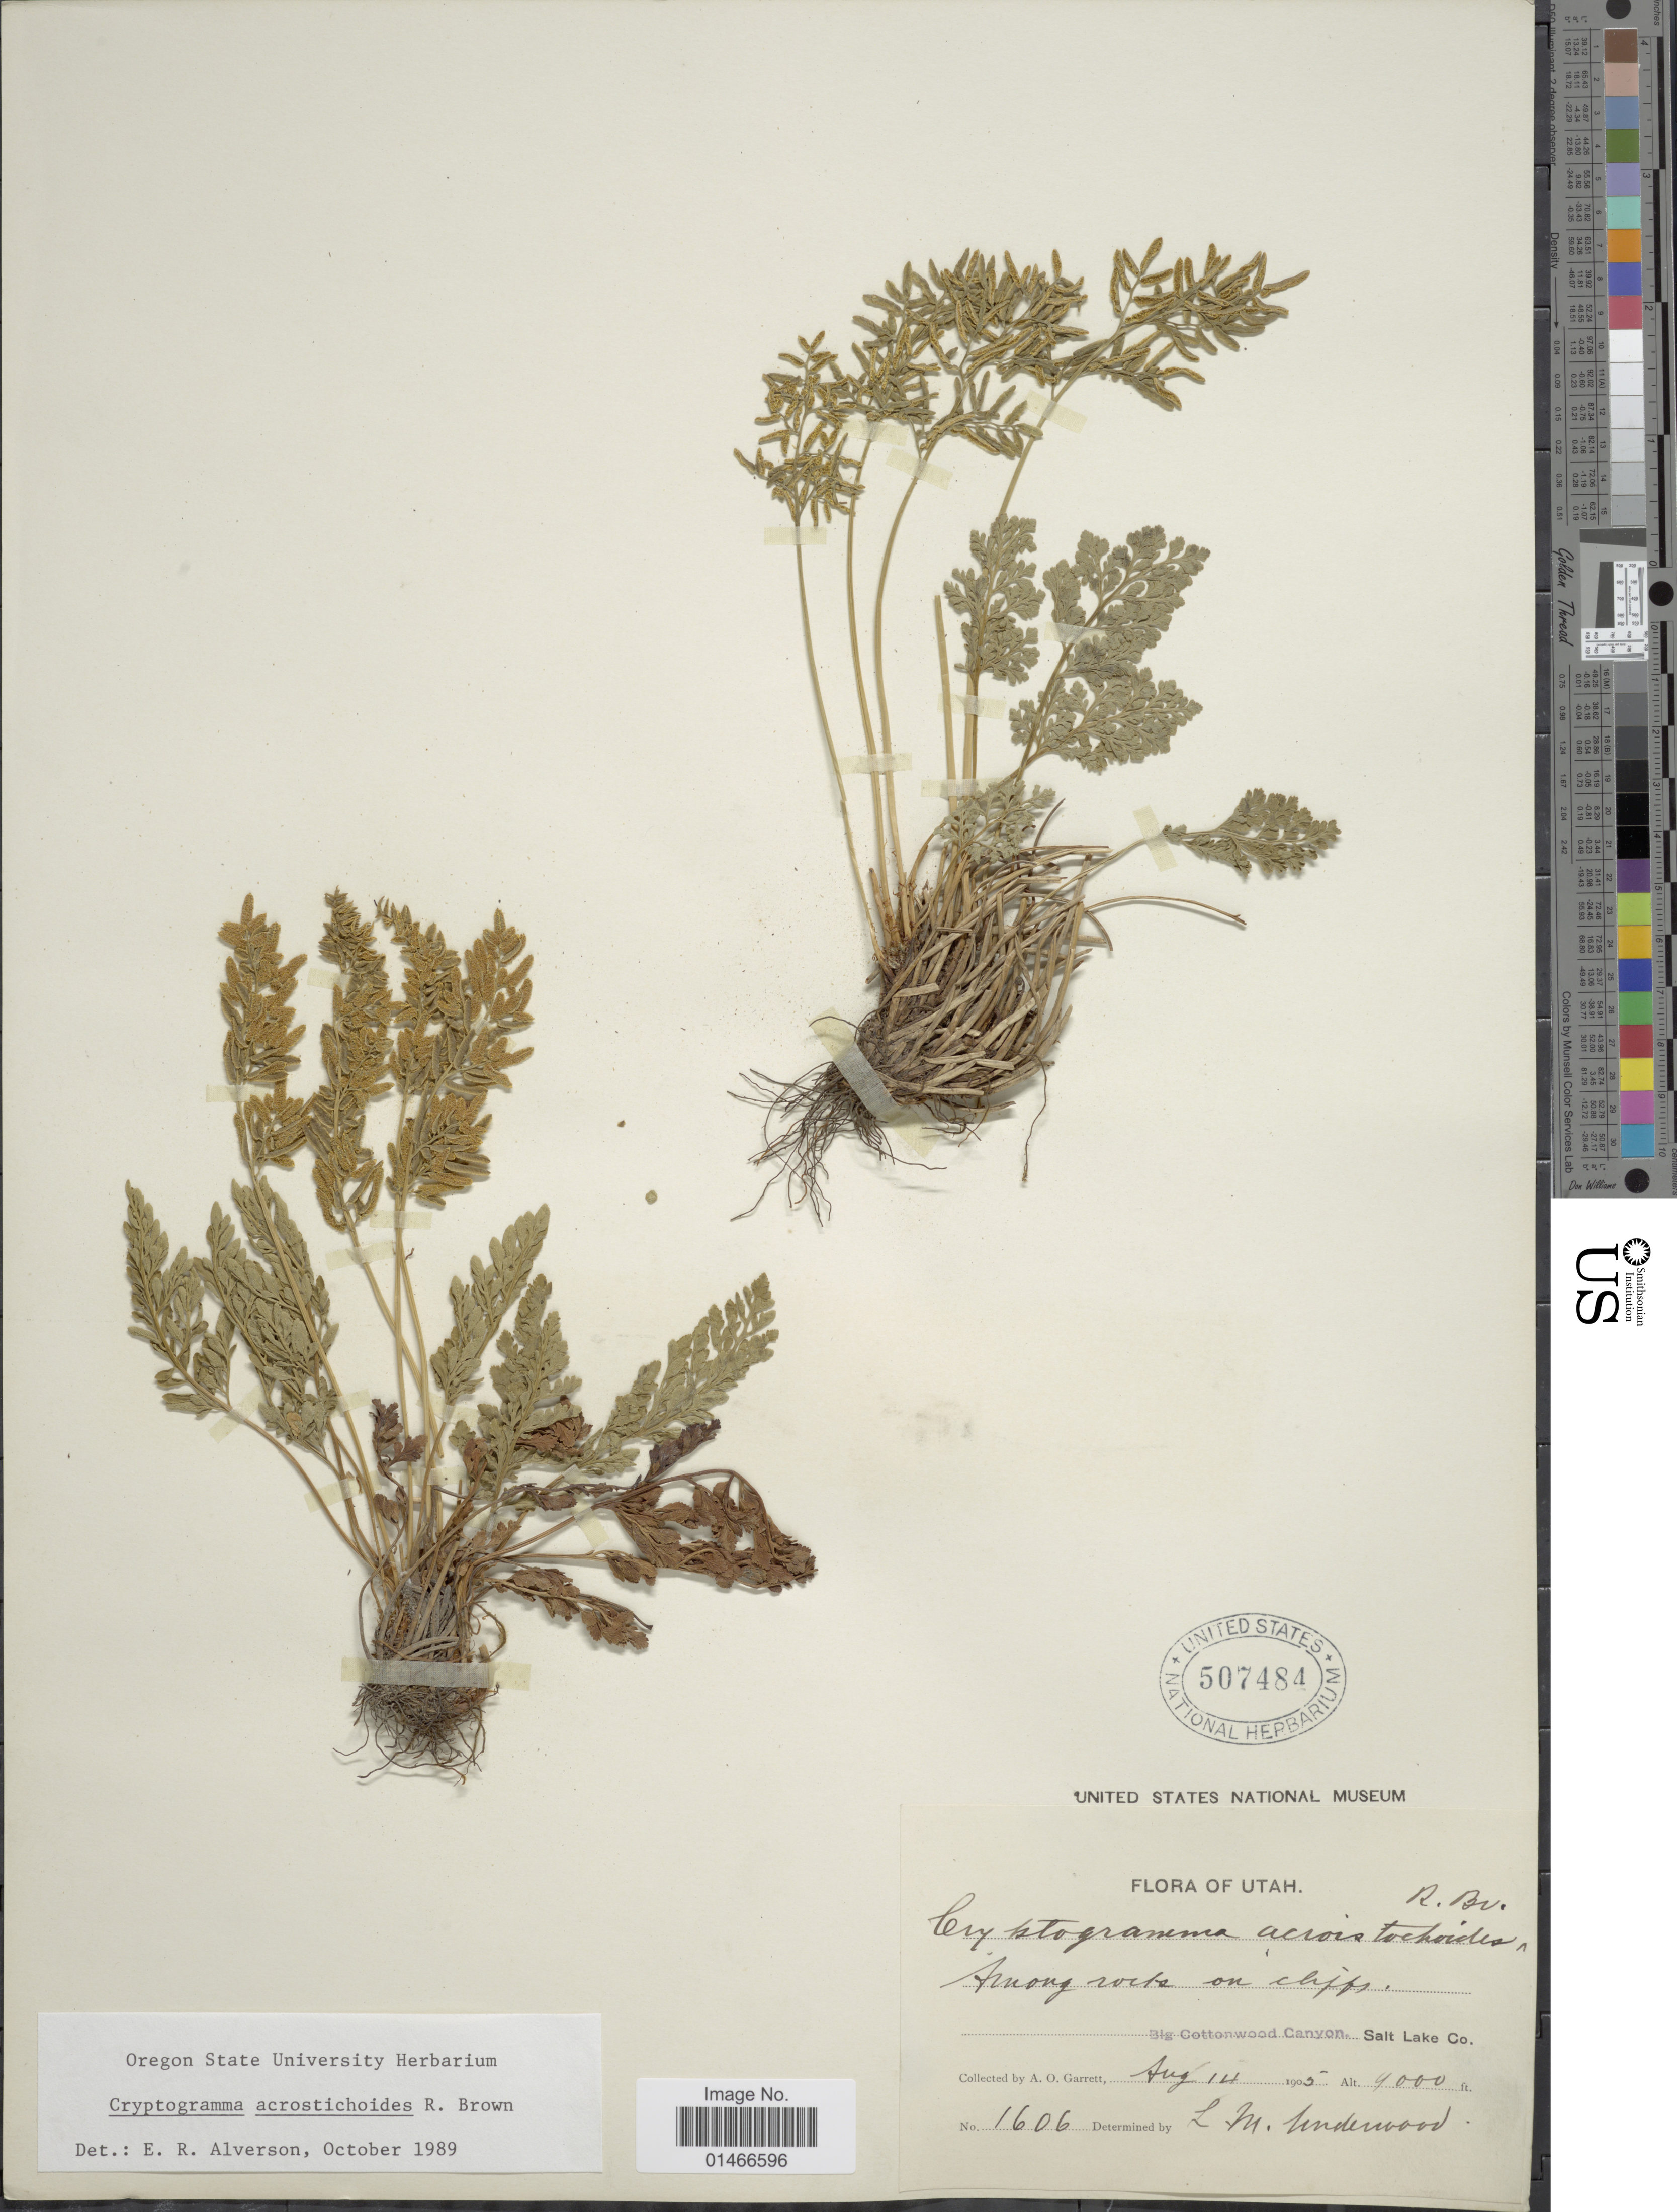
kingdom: Plantae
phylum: Tracheophyta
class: Polypodiopsida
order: Polypodiales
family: Pteridaceae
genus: Cryptogramma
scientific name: Cryptogramma acrostichoides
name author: R. Br.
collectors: A. O. Garrett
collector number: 1606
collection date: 1905-08-14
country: United States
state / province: Utah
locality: Big Cottonwood Canyon. Salt Lake Co.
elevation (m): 1219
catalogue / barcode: US 507484